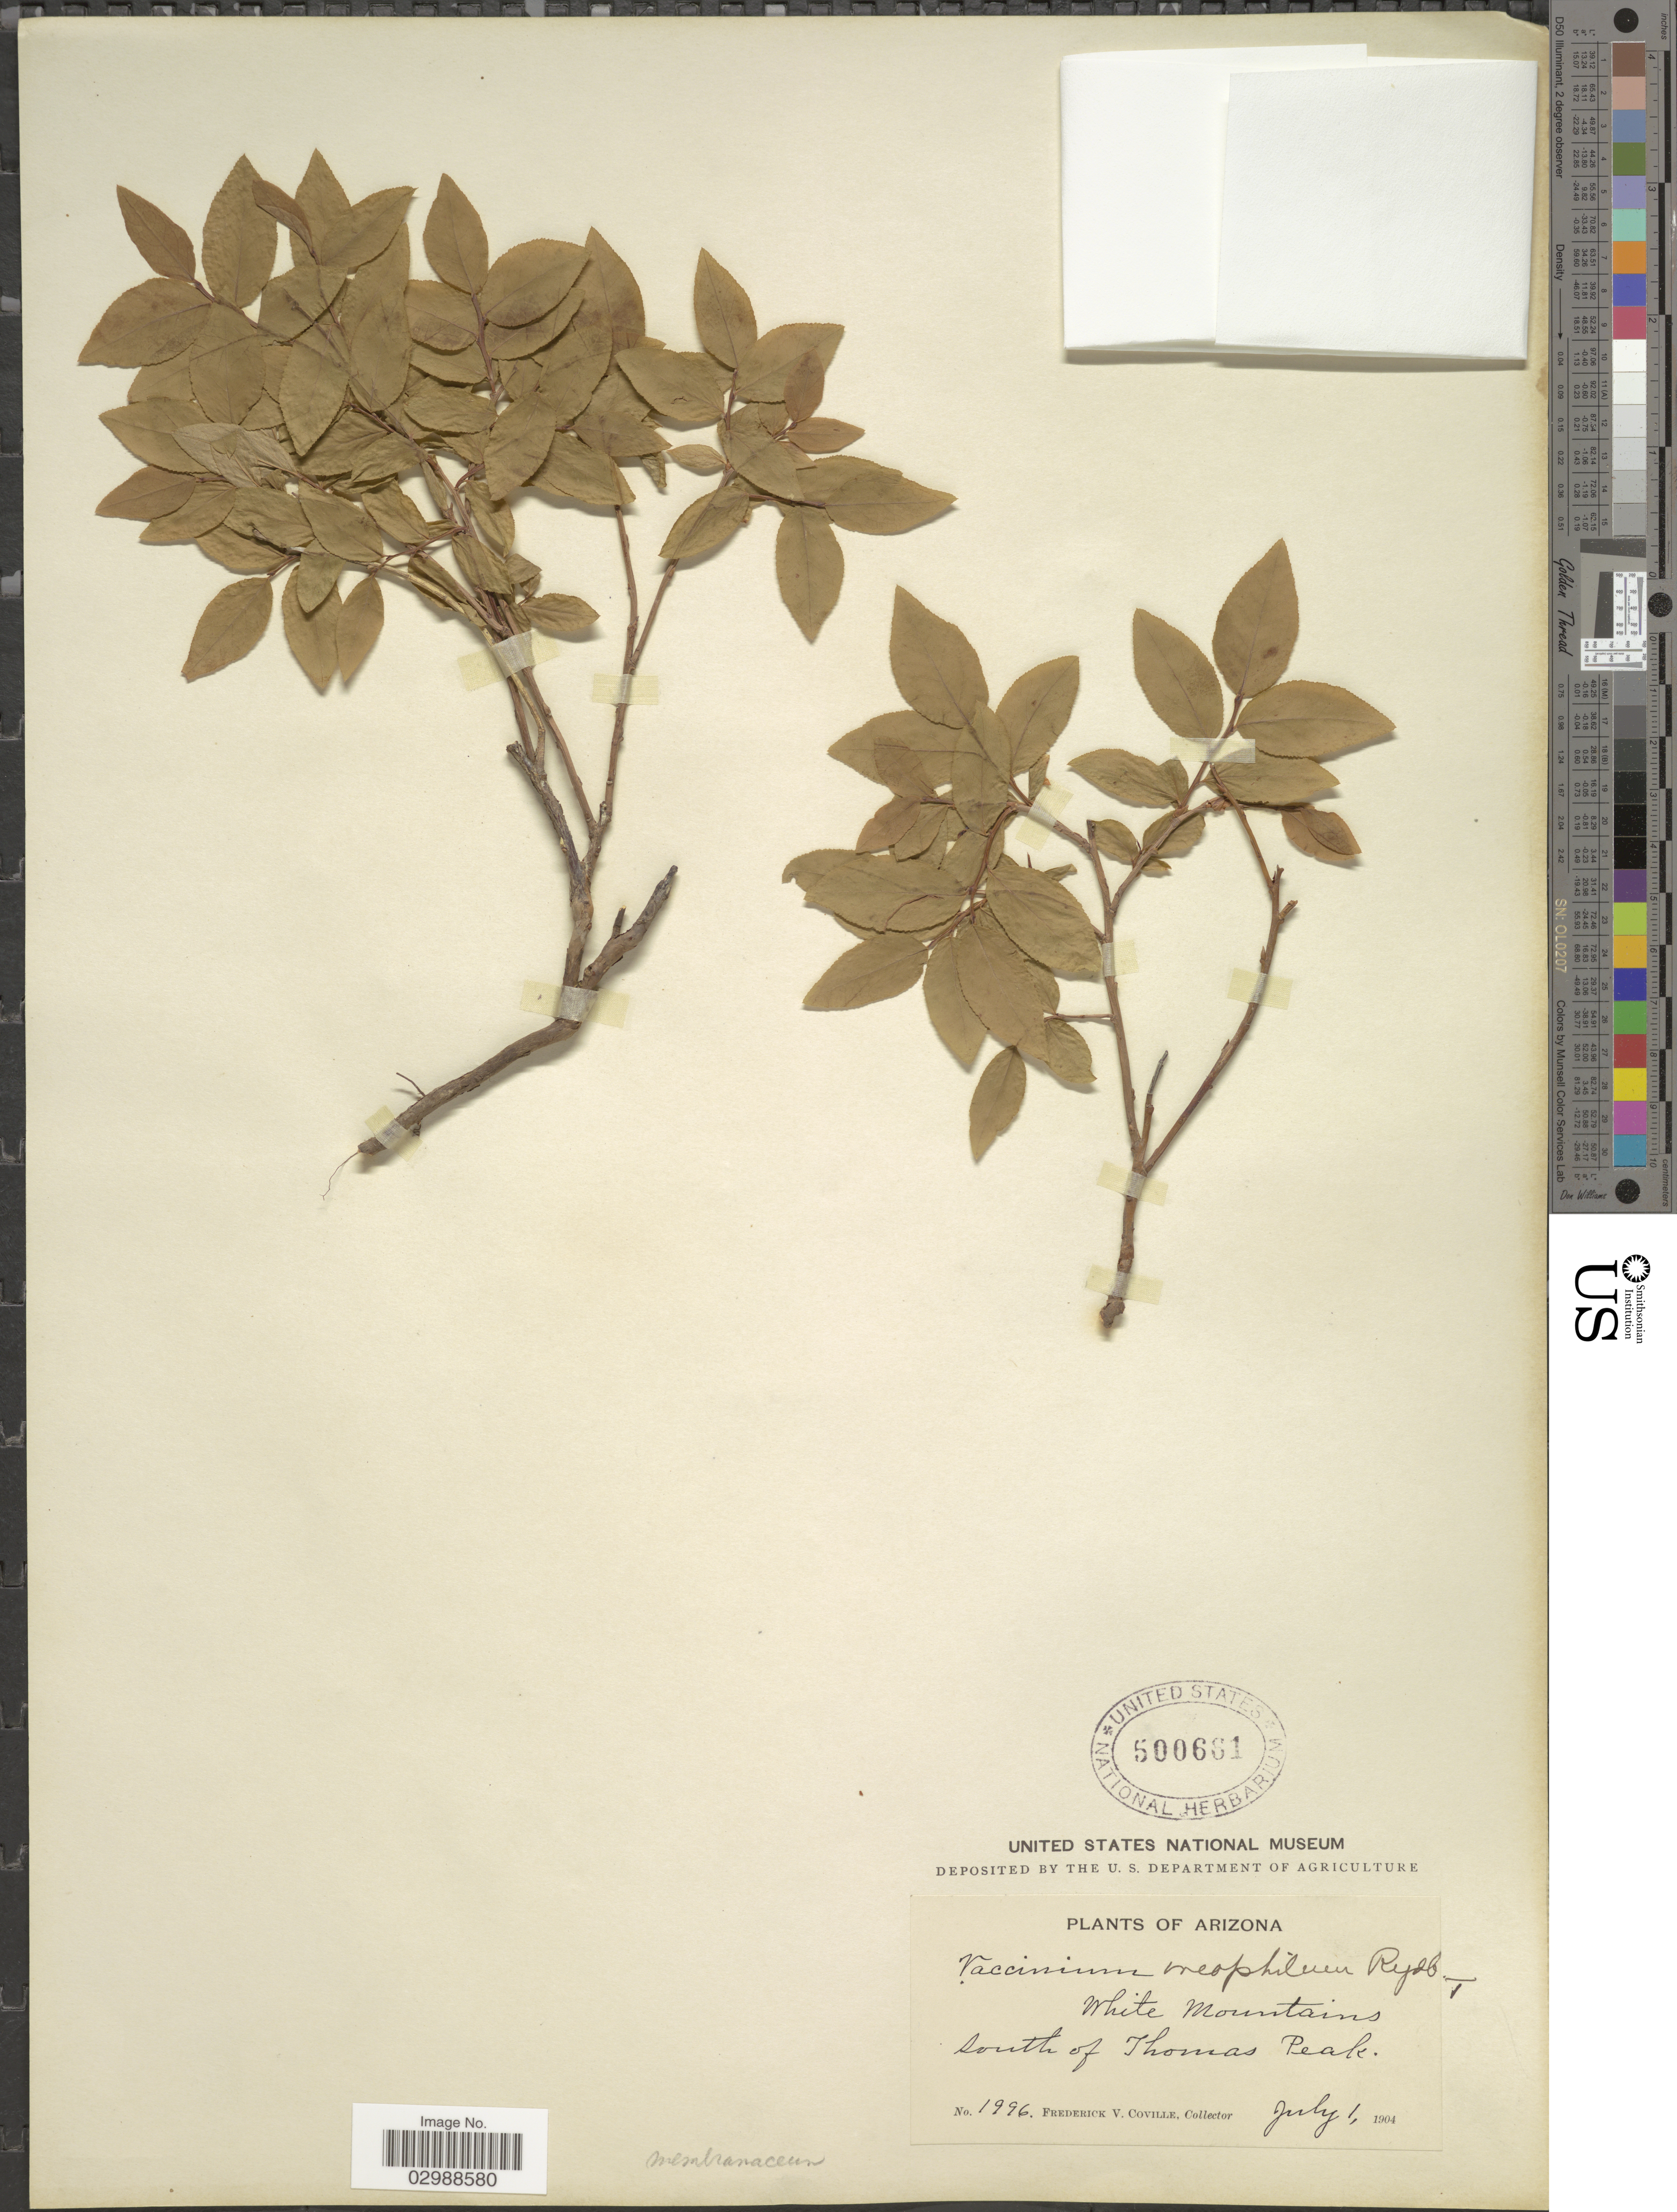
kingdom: Plantae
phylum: Tracheophyta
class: Magnoliopsida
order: Ericales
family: Ericaceae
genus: Vaccinium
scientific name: Vaccinium membranaceum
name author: Douglas ex Torr.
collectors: F. V. Coville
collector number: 1996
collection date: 1904-07-01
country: United States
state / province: Arizona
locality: White Mountains, south of Thomas Peak.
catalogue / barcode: US 500661